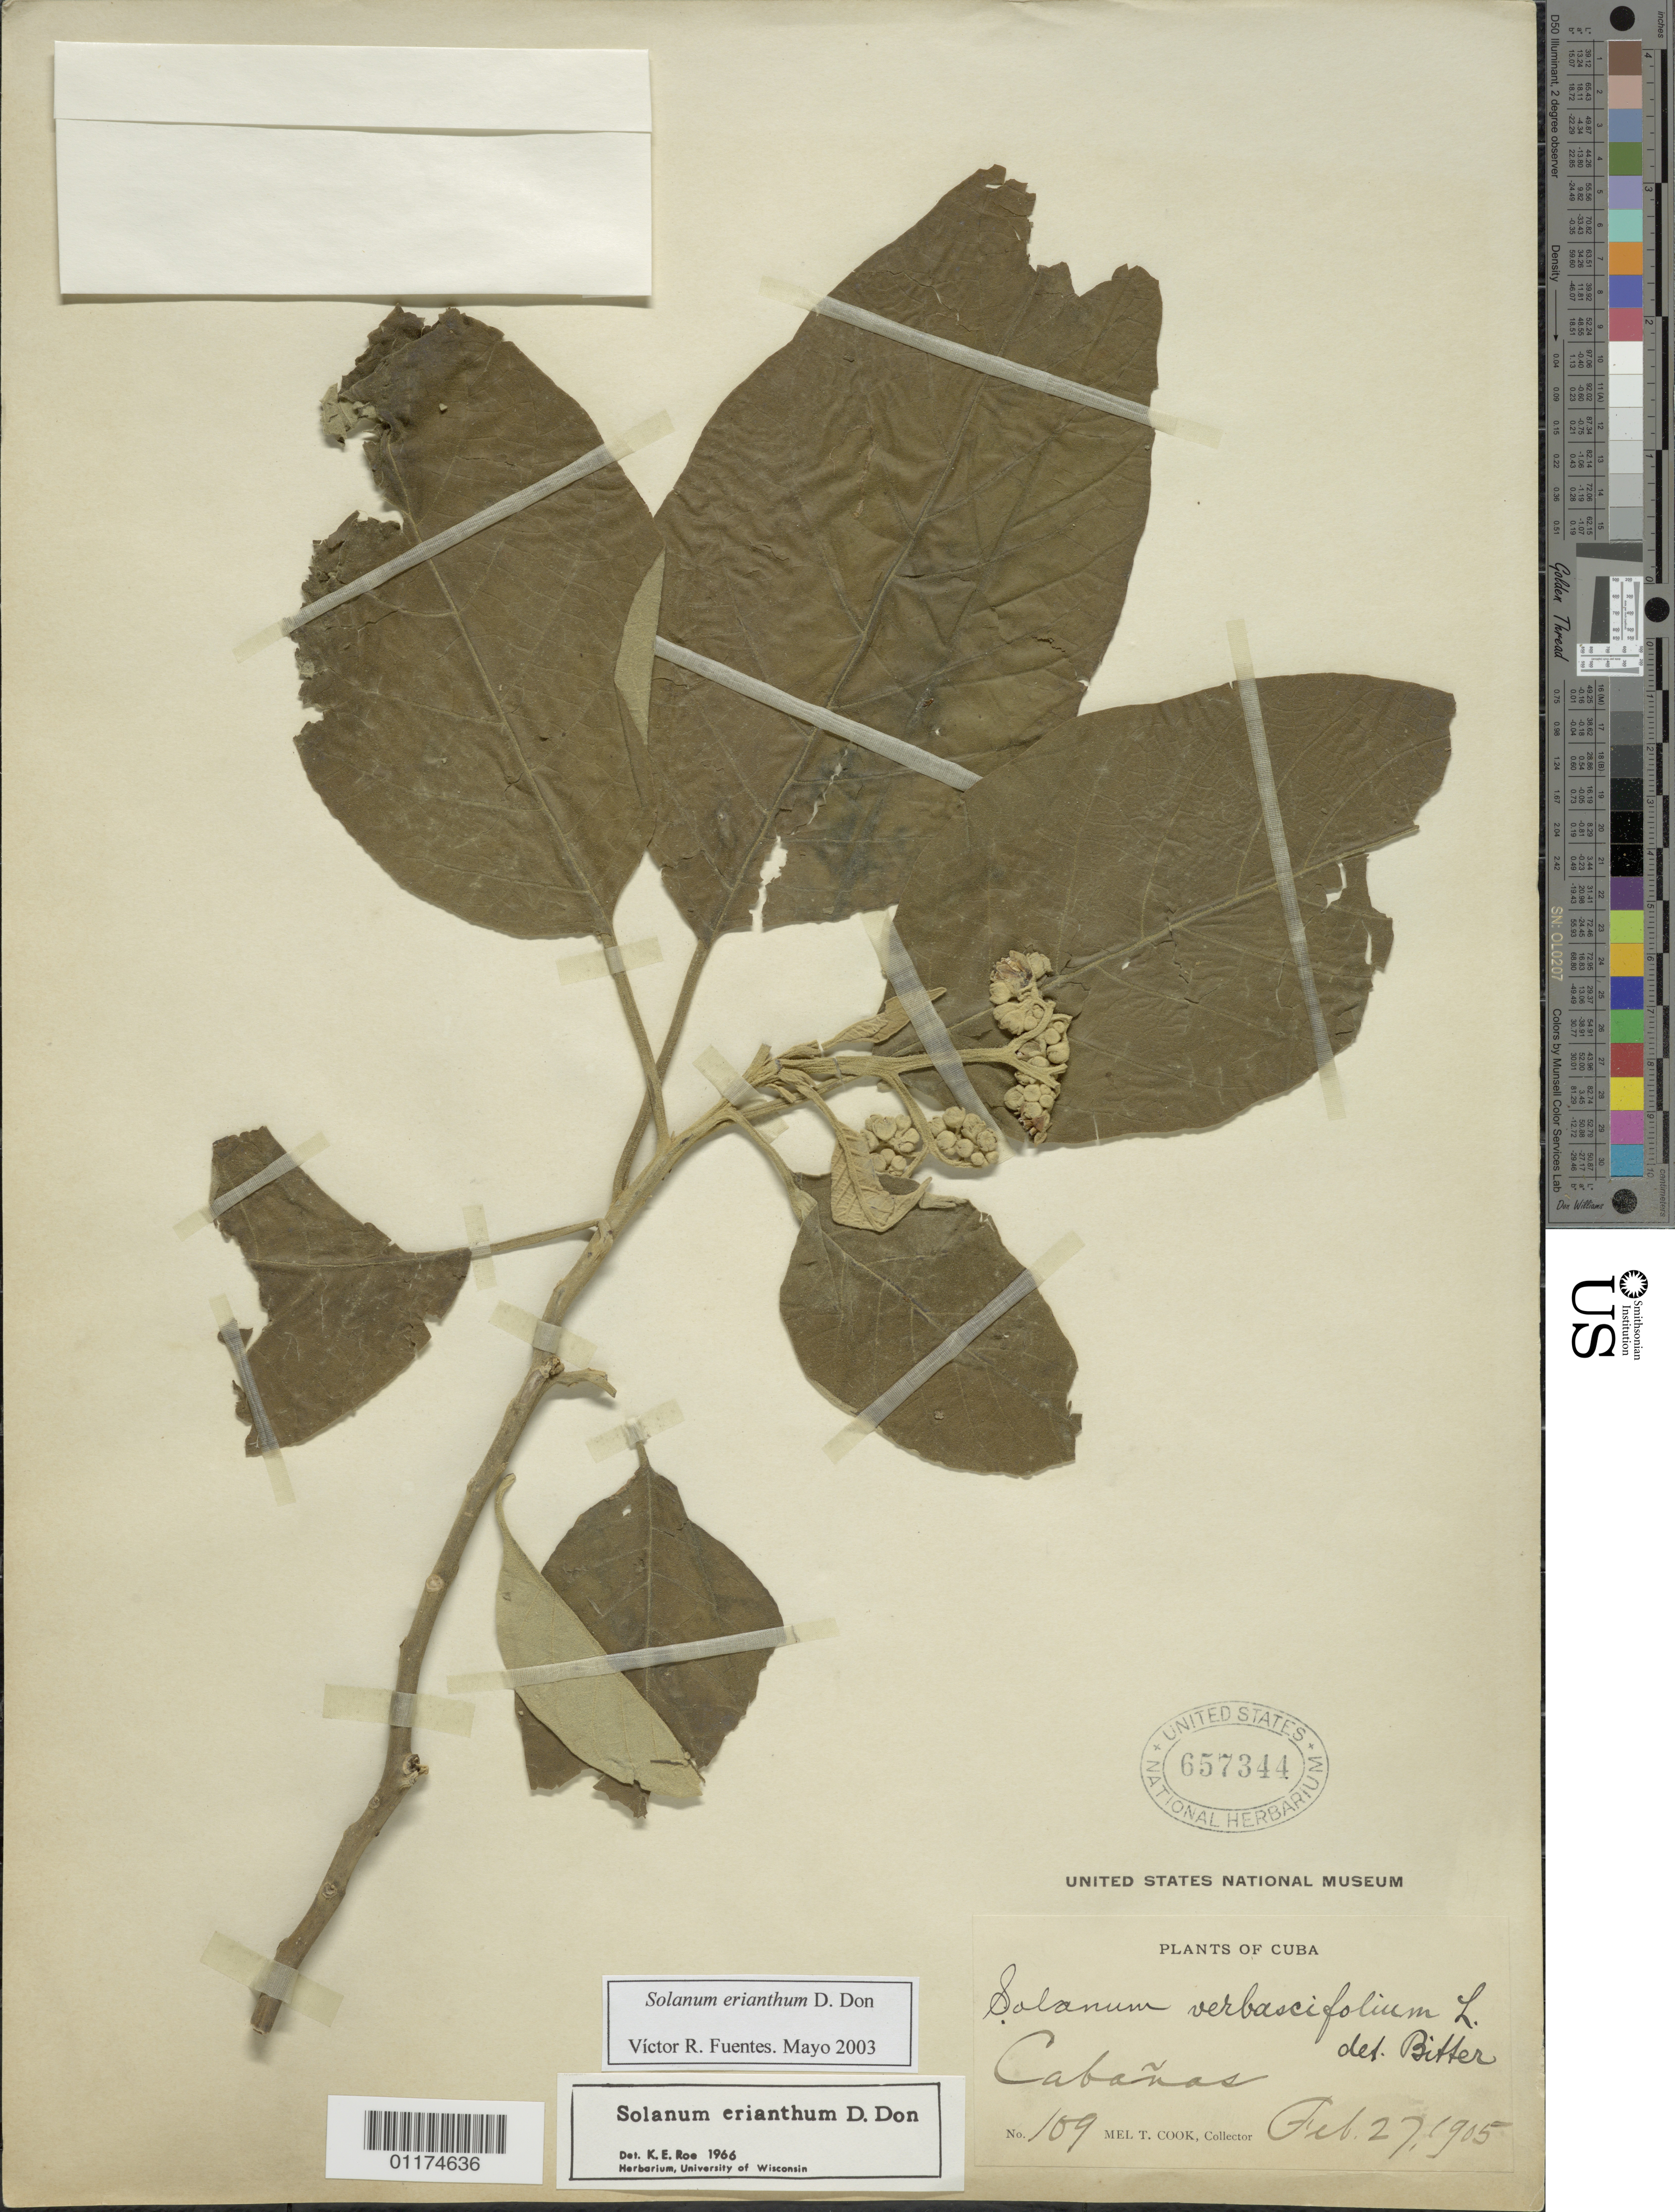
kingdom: Plantae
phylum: Tracheophyta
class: Magnoliopsida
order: Solanales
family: Solanaceae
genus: Solanum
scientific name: Solanum erianthum var. erianthum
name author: D. Don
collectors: M. T. Cook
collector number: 109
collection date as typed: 27 Feb 1905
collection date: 1905-02-27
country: Cuba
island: Cuba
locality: Cabanas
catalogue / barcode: US 657344